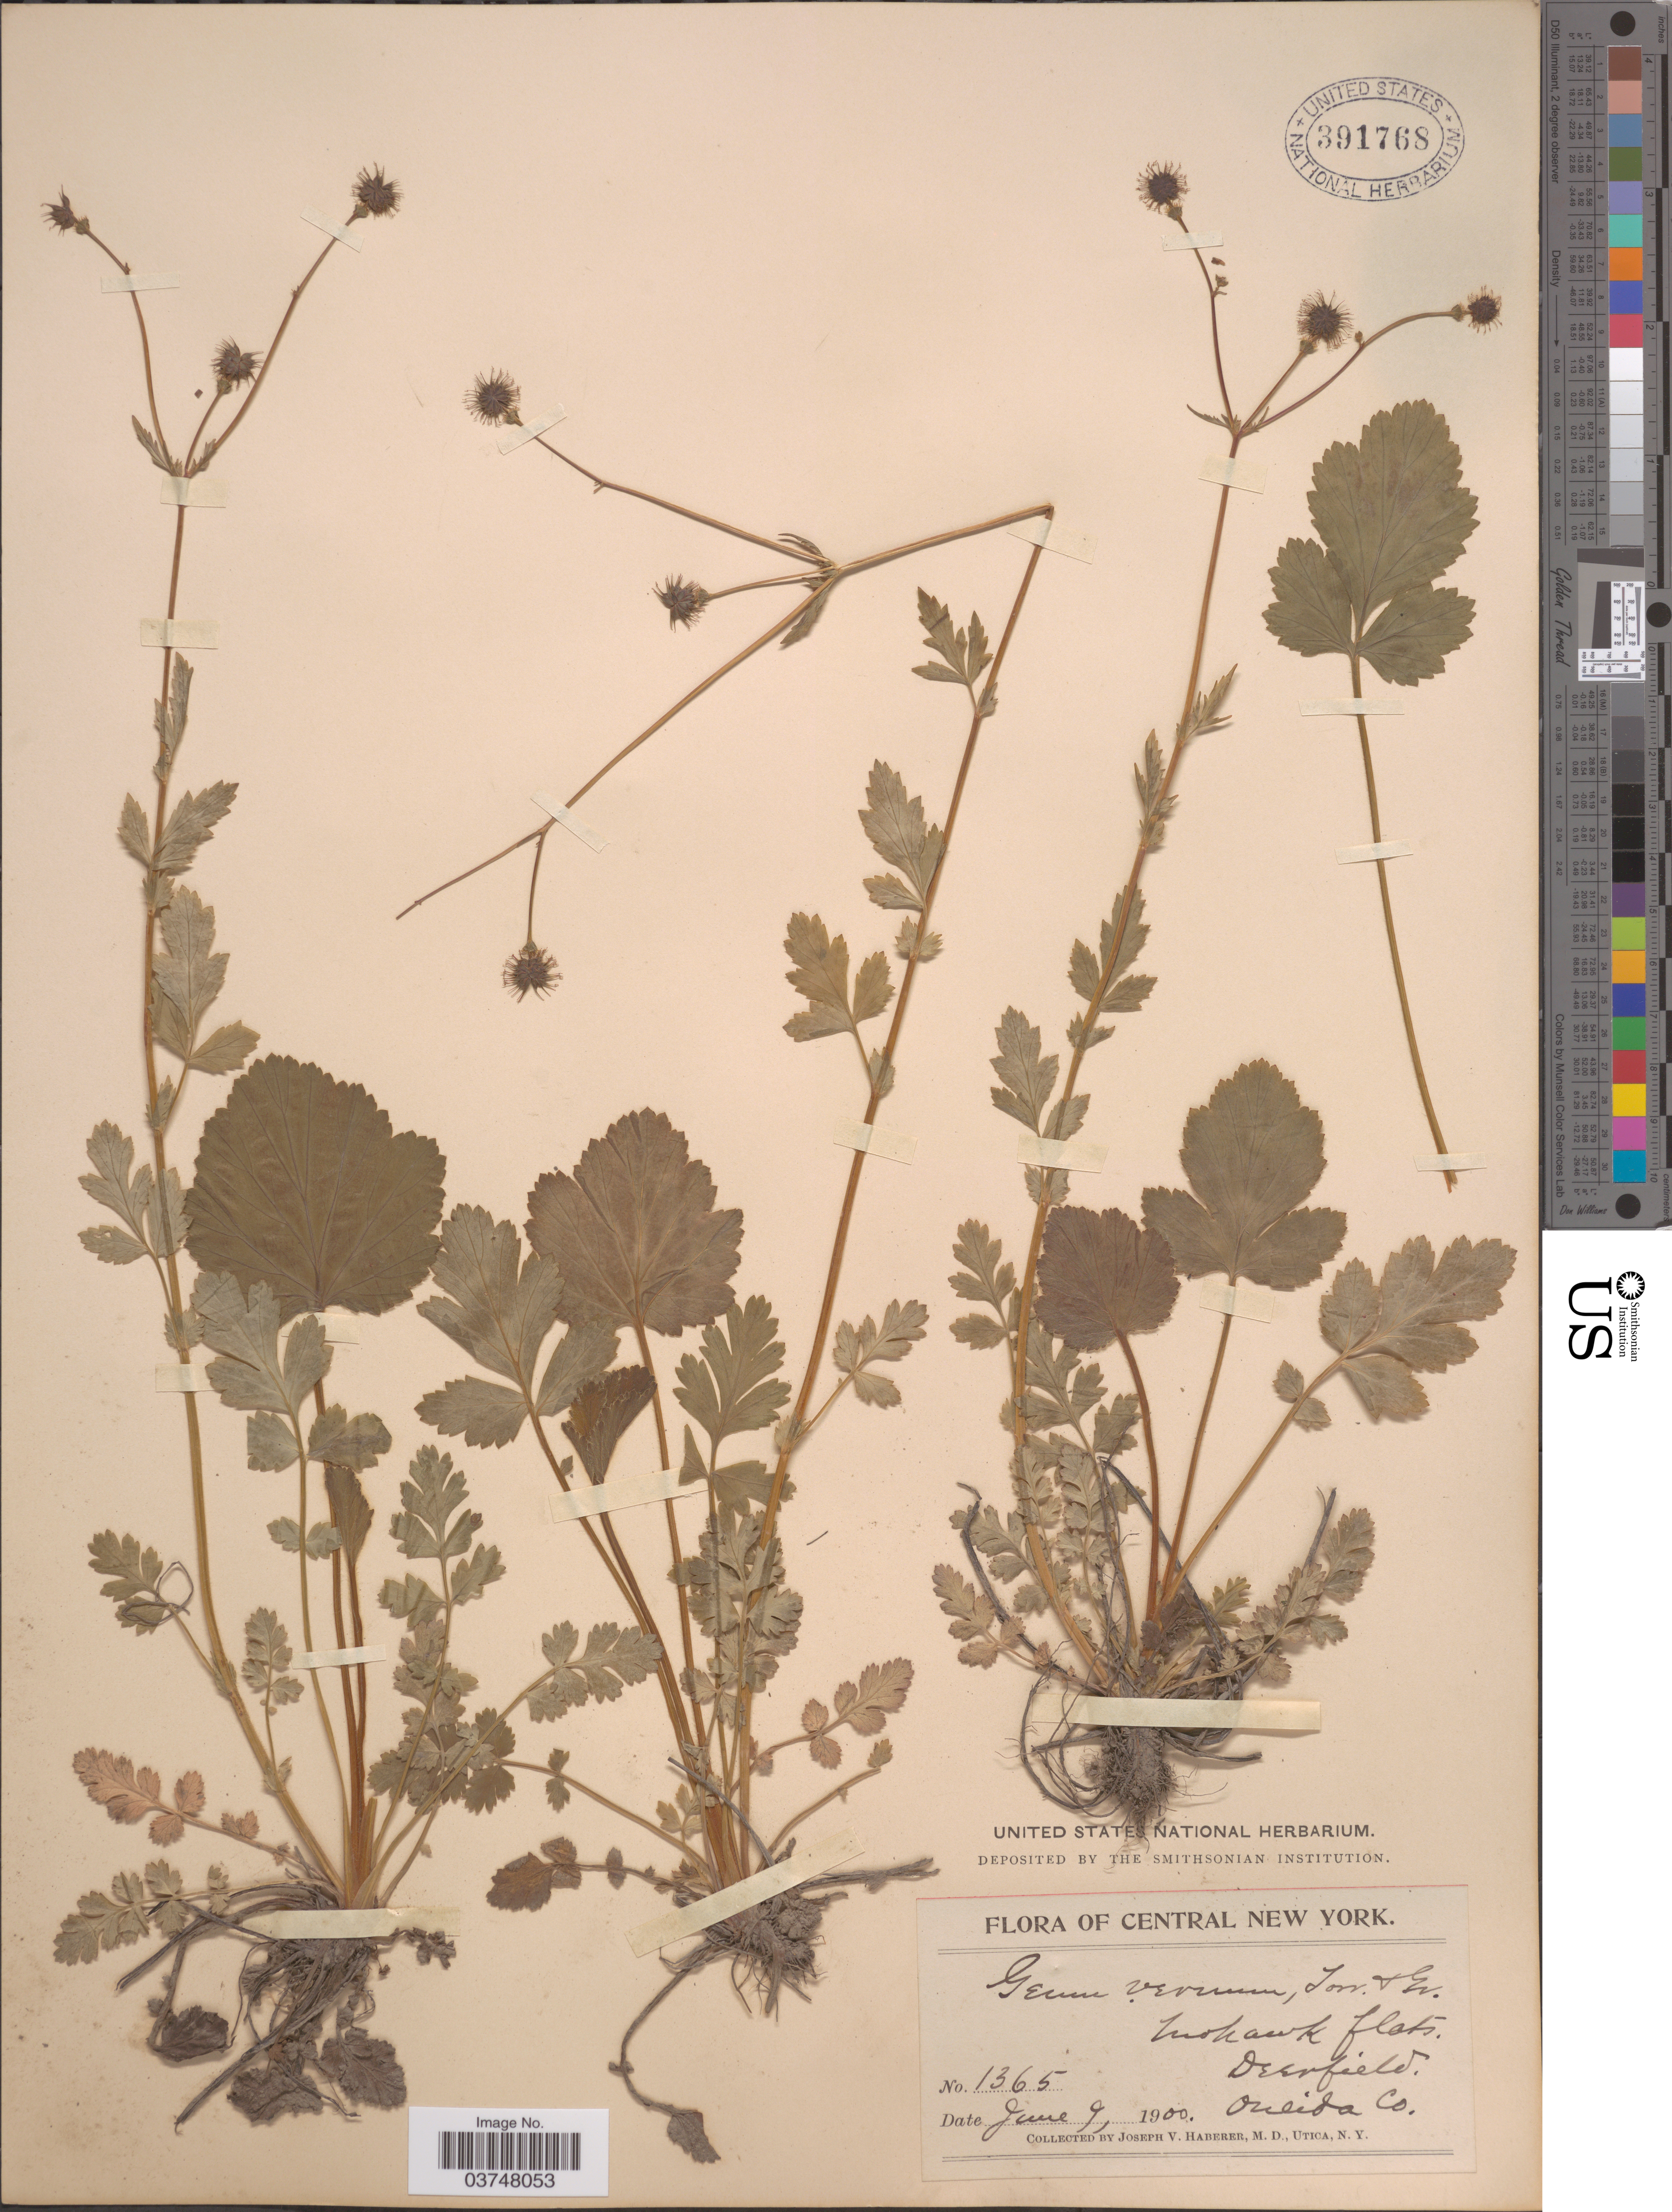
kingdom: Plantae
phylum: Tracheophyta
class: Magnoliopsida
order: Rosales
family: Rosaceae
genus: Geum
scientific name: Geum vernum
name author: (Raf.) Torr. & A. Gray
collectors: J. V. Haberer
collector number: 1365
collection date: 1900-06-09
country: United States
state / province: New York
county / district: Oneida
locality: Central New York. Mohawk flats. Deerfield. Oneida Co.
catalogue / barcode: US 391768